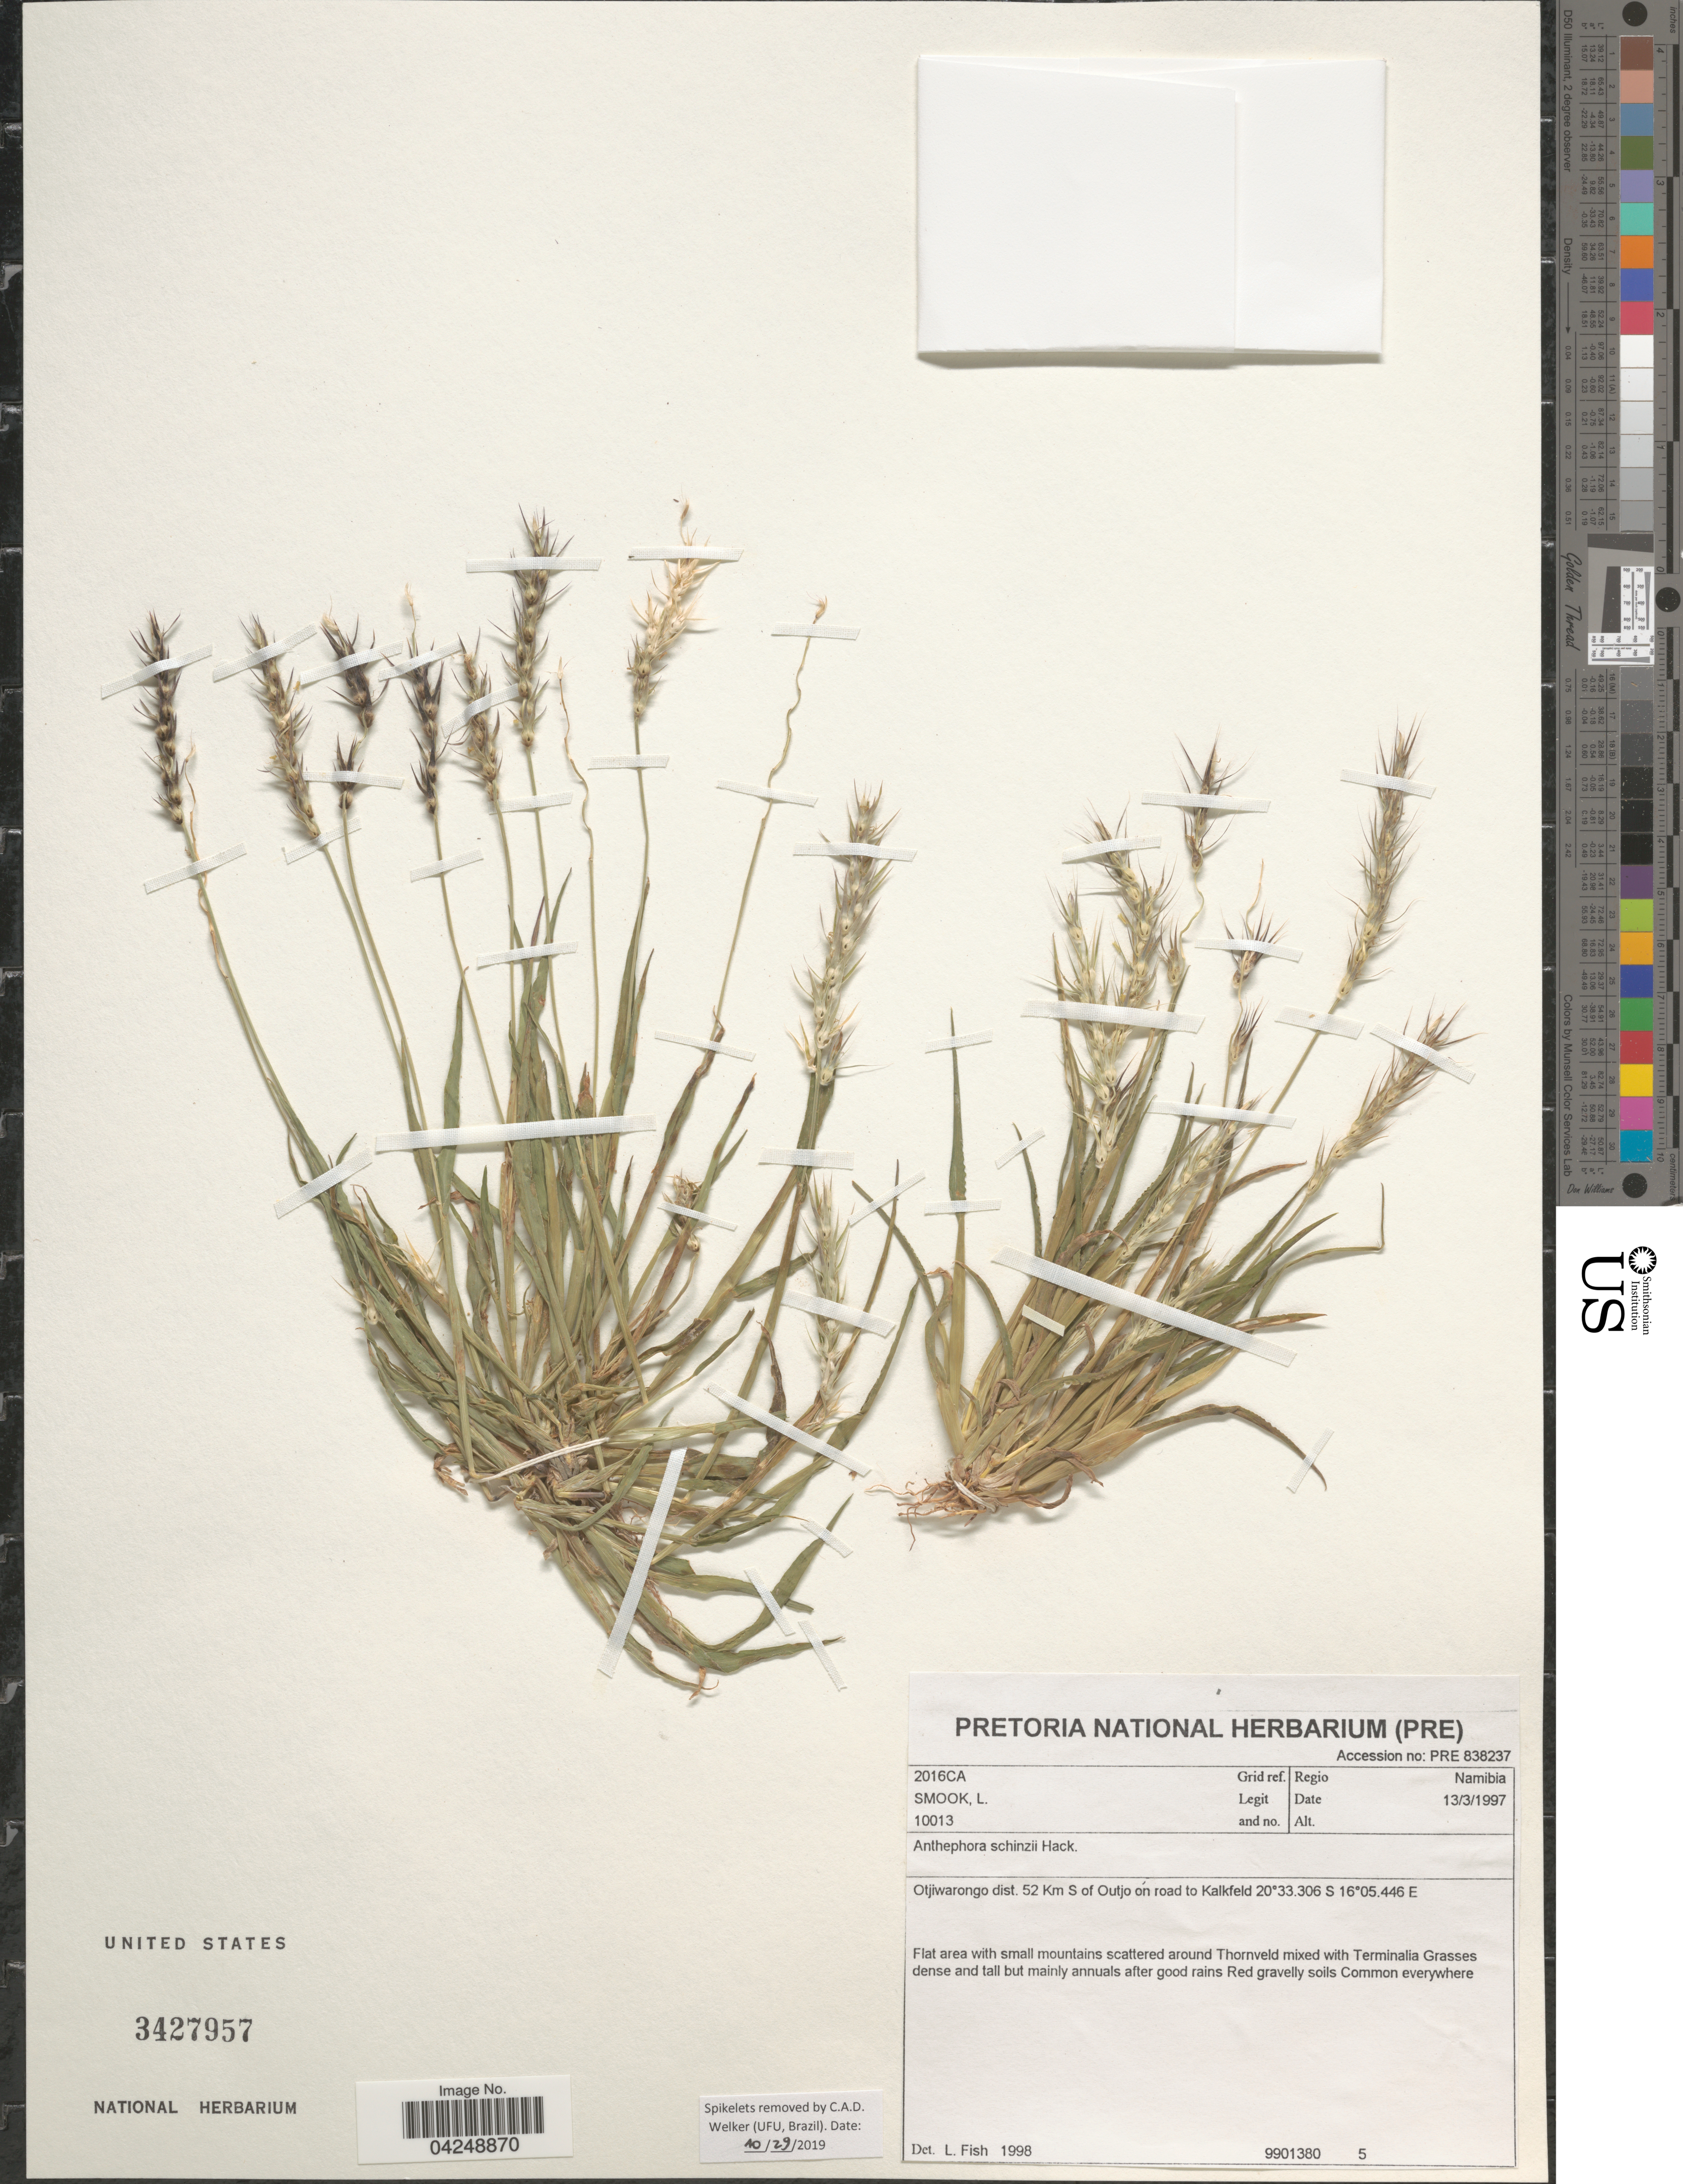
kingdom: Plantae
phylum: Tracheophyta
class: Liliopsida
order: Poales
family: Poaceae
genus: Anthephora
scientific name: Anthephora schinzii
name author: Hack. in Schinz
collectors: L. Smook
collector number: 10013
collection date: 1997-03-13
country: Namibia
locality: Grid ref. 2016CA. Regio Namibia. Otjiwarongo dist. 52 Km S of Outjo on road to Kalkfeld. Flat area with small mountains scattered around Thornveld.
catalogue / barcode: US 3427957